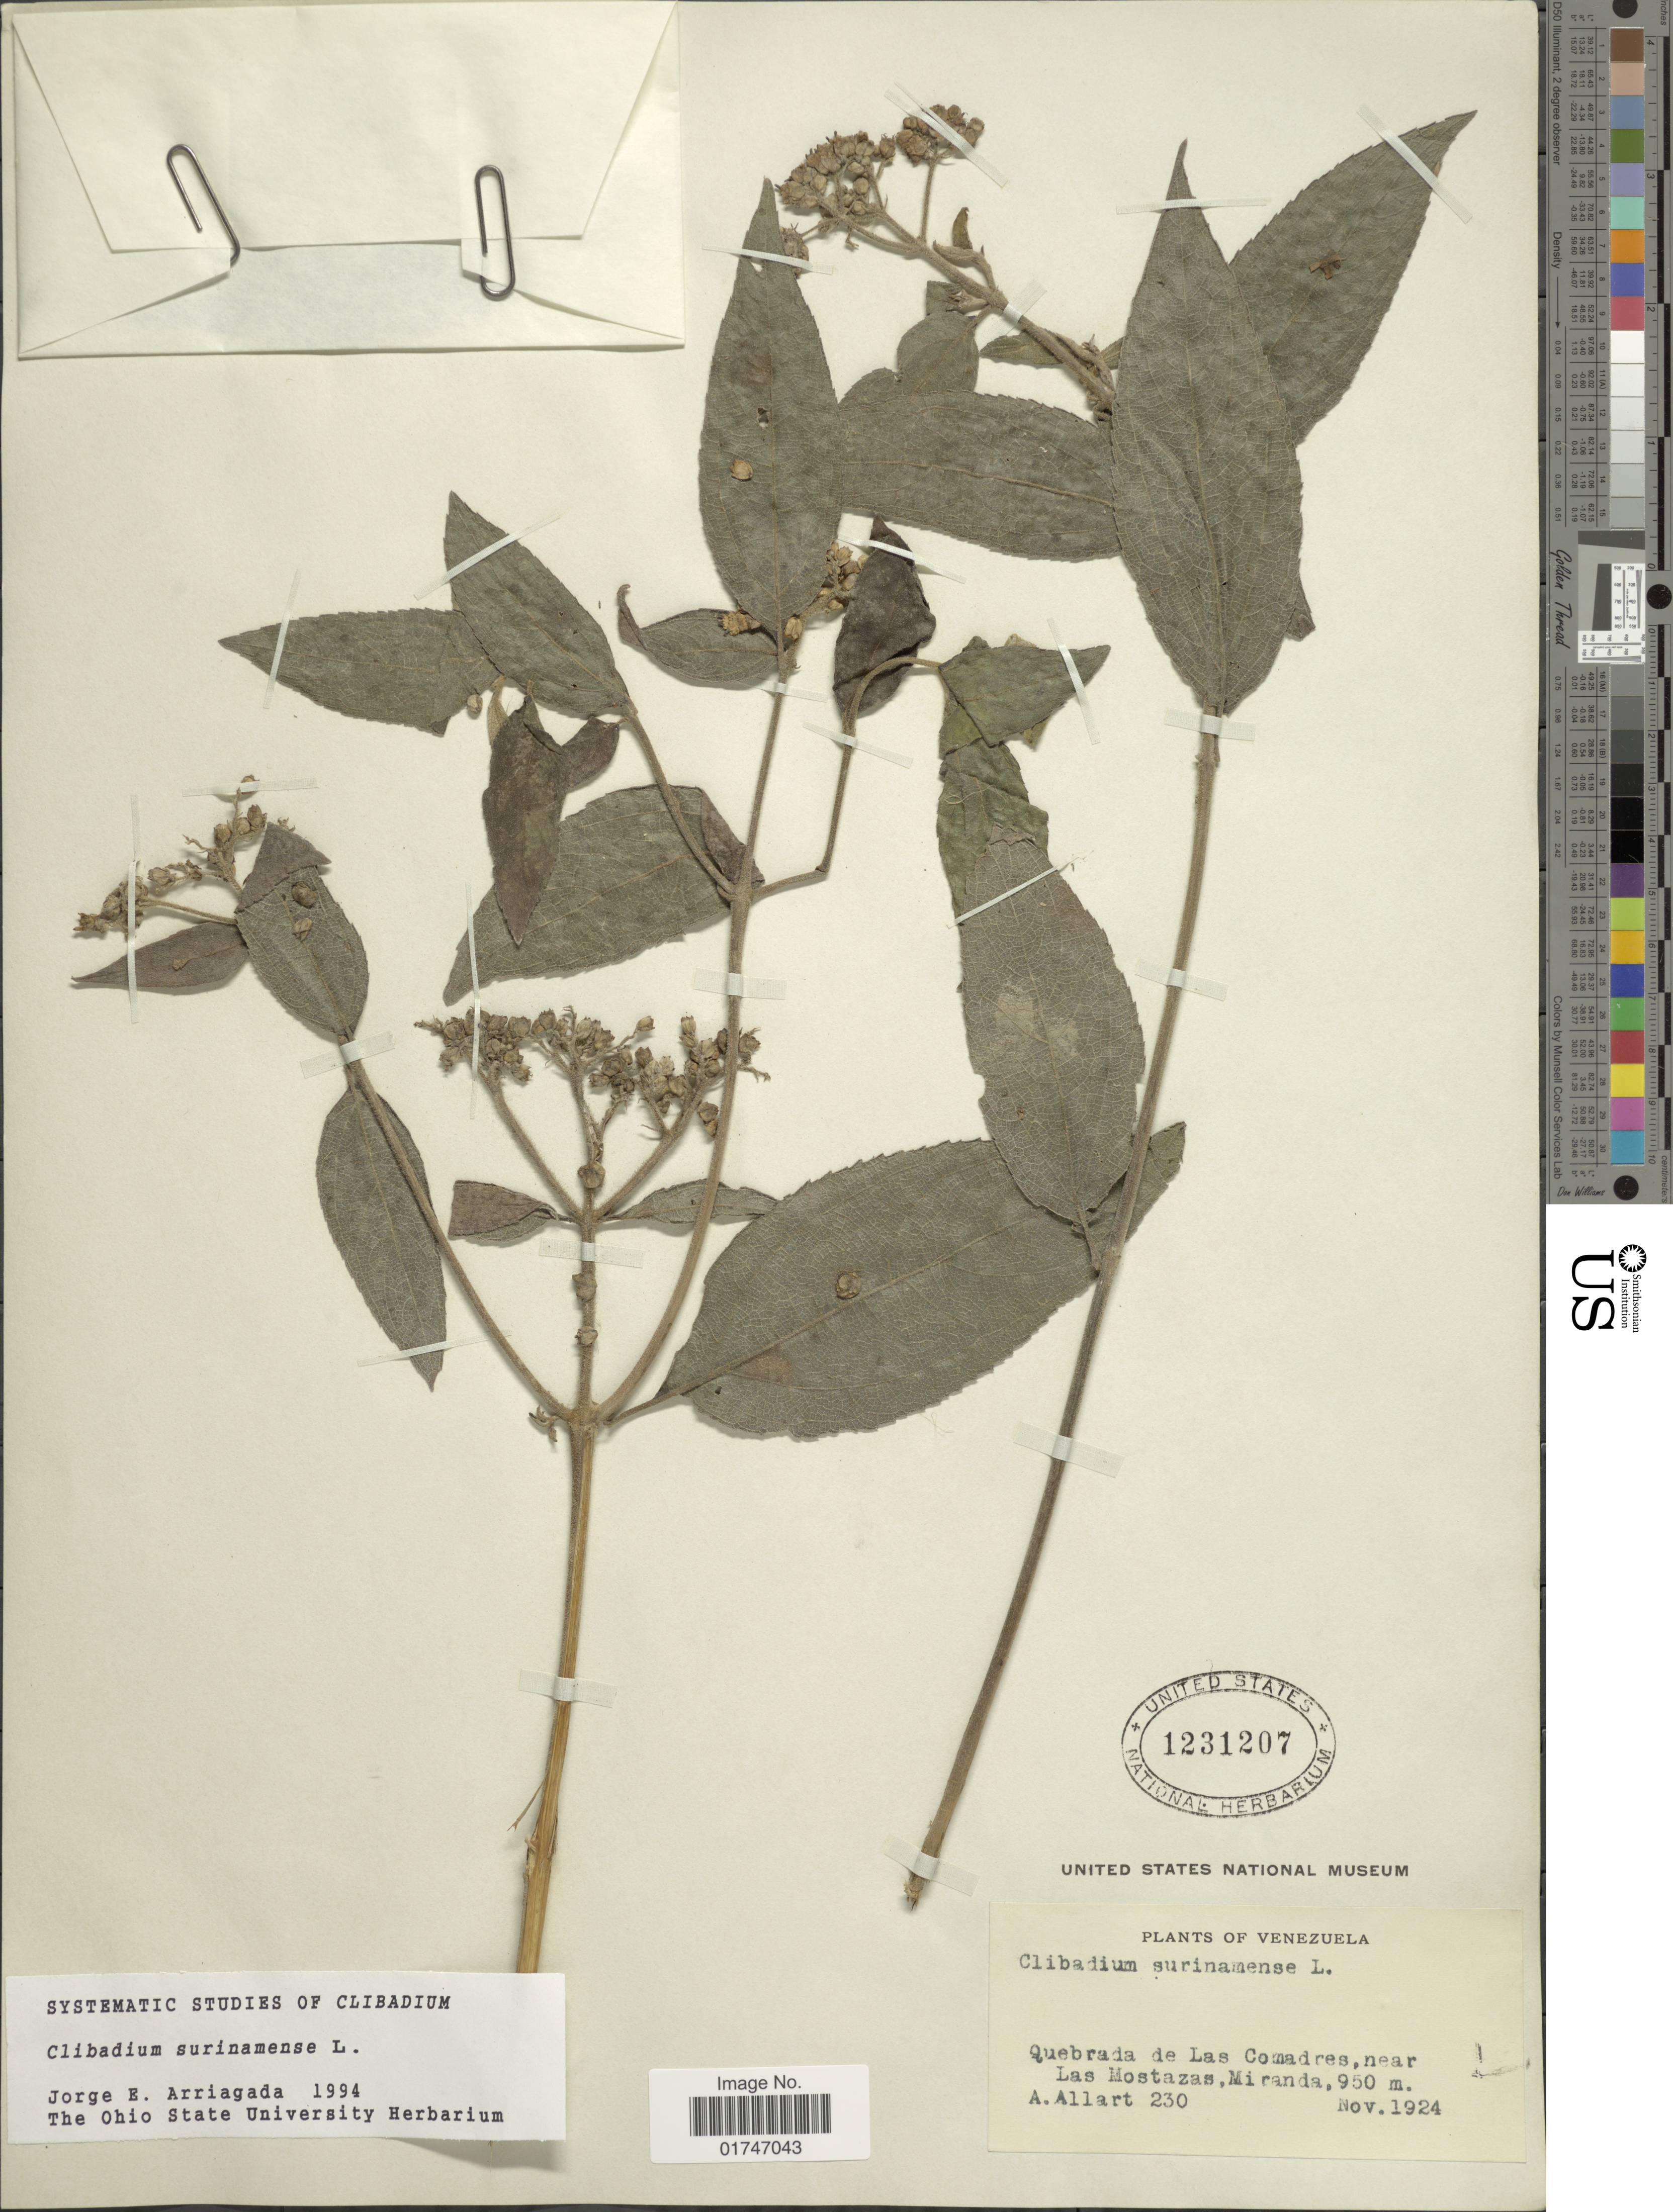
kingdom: Plantae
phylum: Tracheophyta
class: Magnoliopsida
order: Asterales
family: Asteraceae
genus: Clibadium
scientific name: Clibadium surinamense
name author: L.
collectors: A. Allart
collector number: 230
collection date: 1924-11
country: Venezuela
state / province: Miranda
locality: Quebrada de Las Comadres, near Las Mostazas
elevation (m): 950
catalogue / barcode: US 1231207